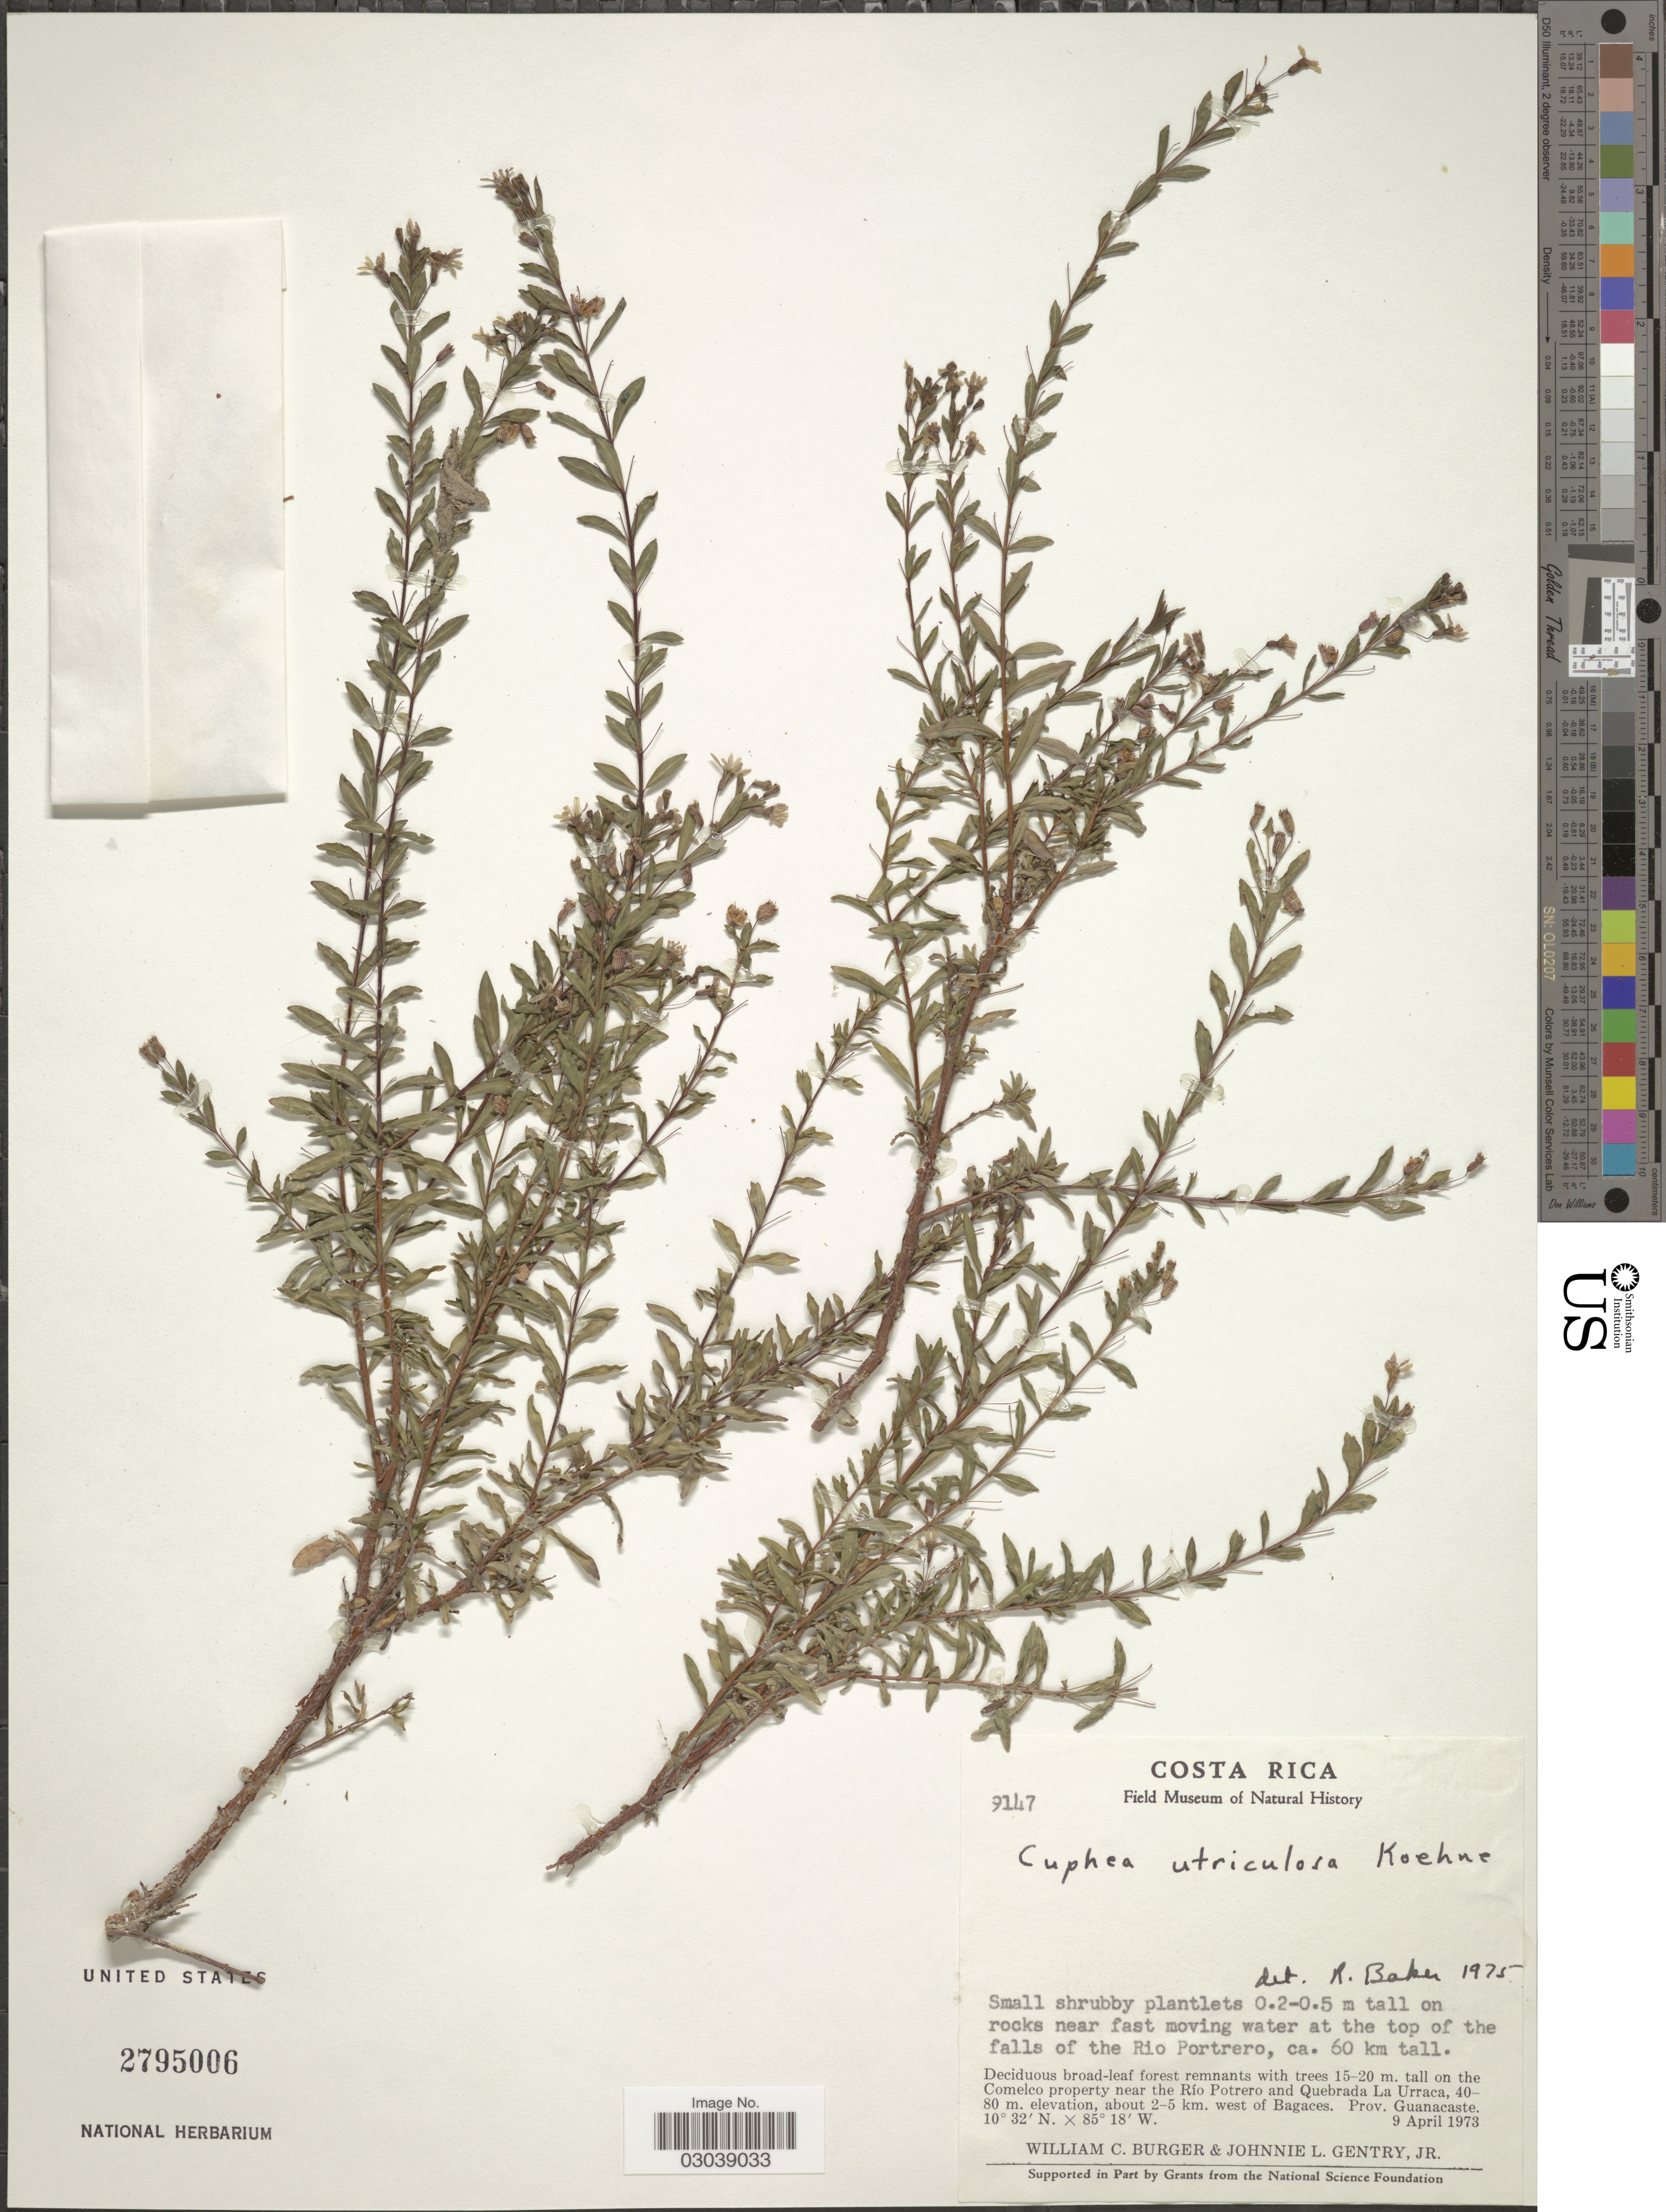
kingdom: Plantae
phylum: Tracheophyta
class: Magnoliopsida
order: Myrtales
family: Lythraceae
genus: Cuphea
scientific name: Cuphea utriculosa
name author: Koehne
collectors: W. Burger & J. L. Gentry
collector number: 9147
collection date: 1973-04-09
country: Costa Rica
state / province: Guanacaste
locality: On rocks near fast moving water at the top of the falls of the Rio Portrero, ca. 60 km, on the Comelco property near the Río Potrero and Quebrada La Urraca, about 2-5 km. west of Bagaces, Prov. Guanacaste.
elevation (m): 40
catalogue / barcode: US 2795006